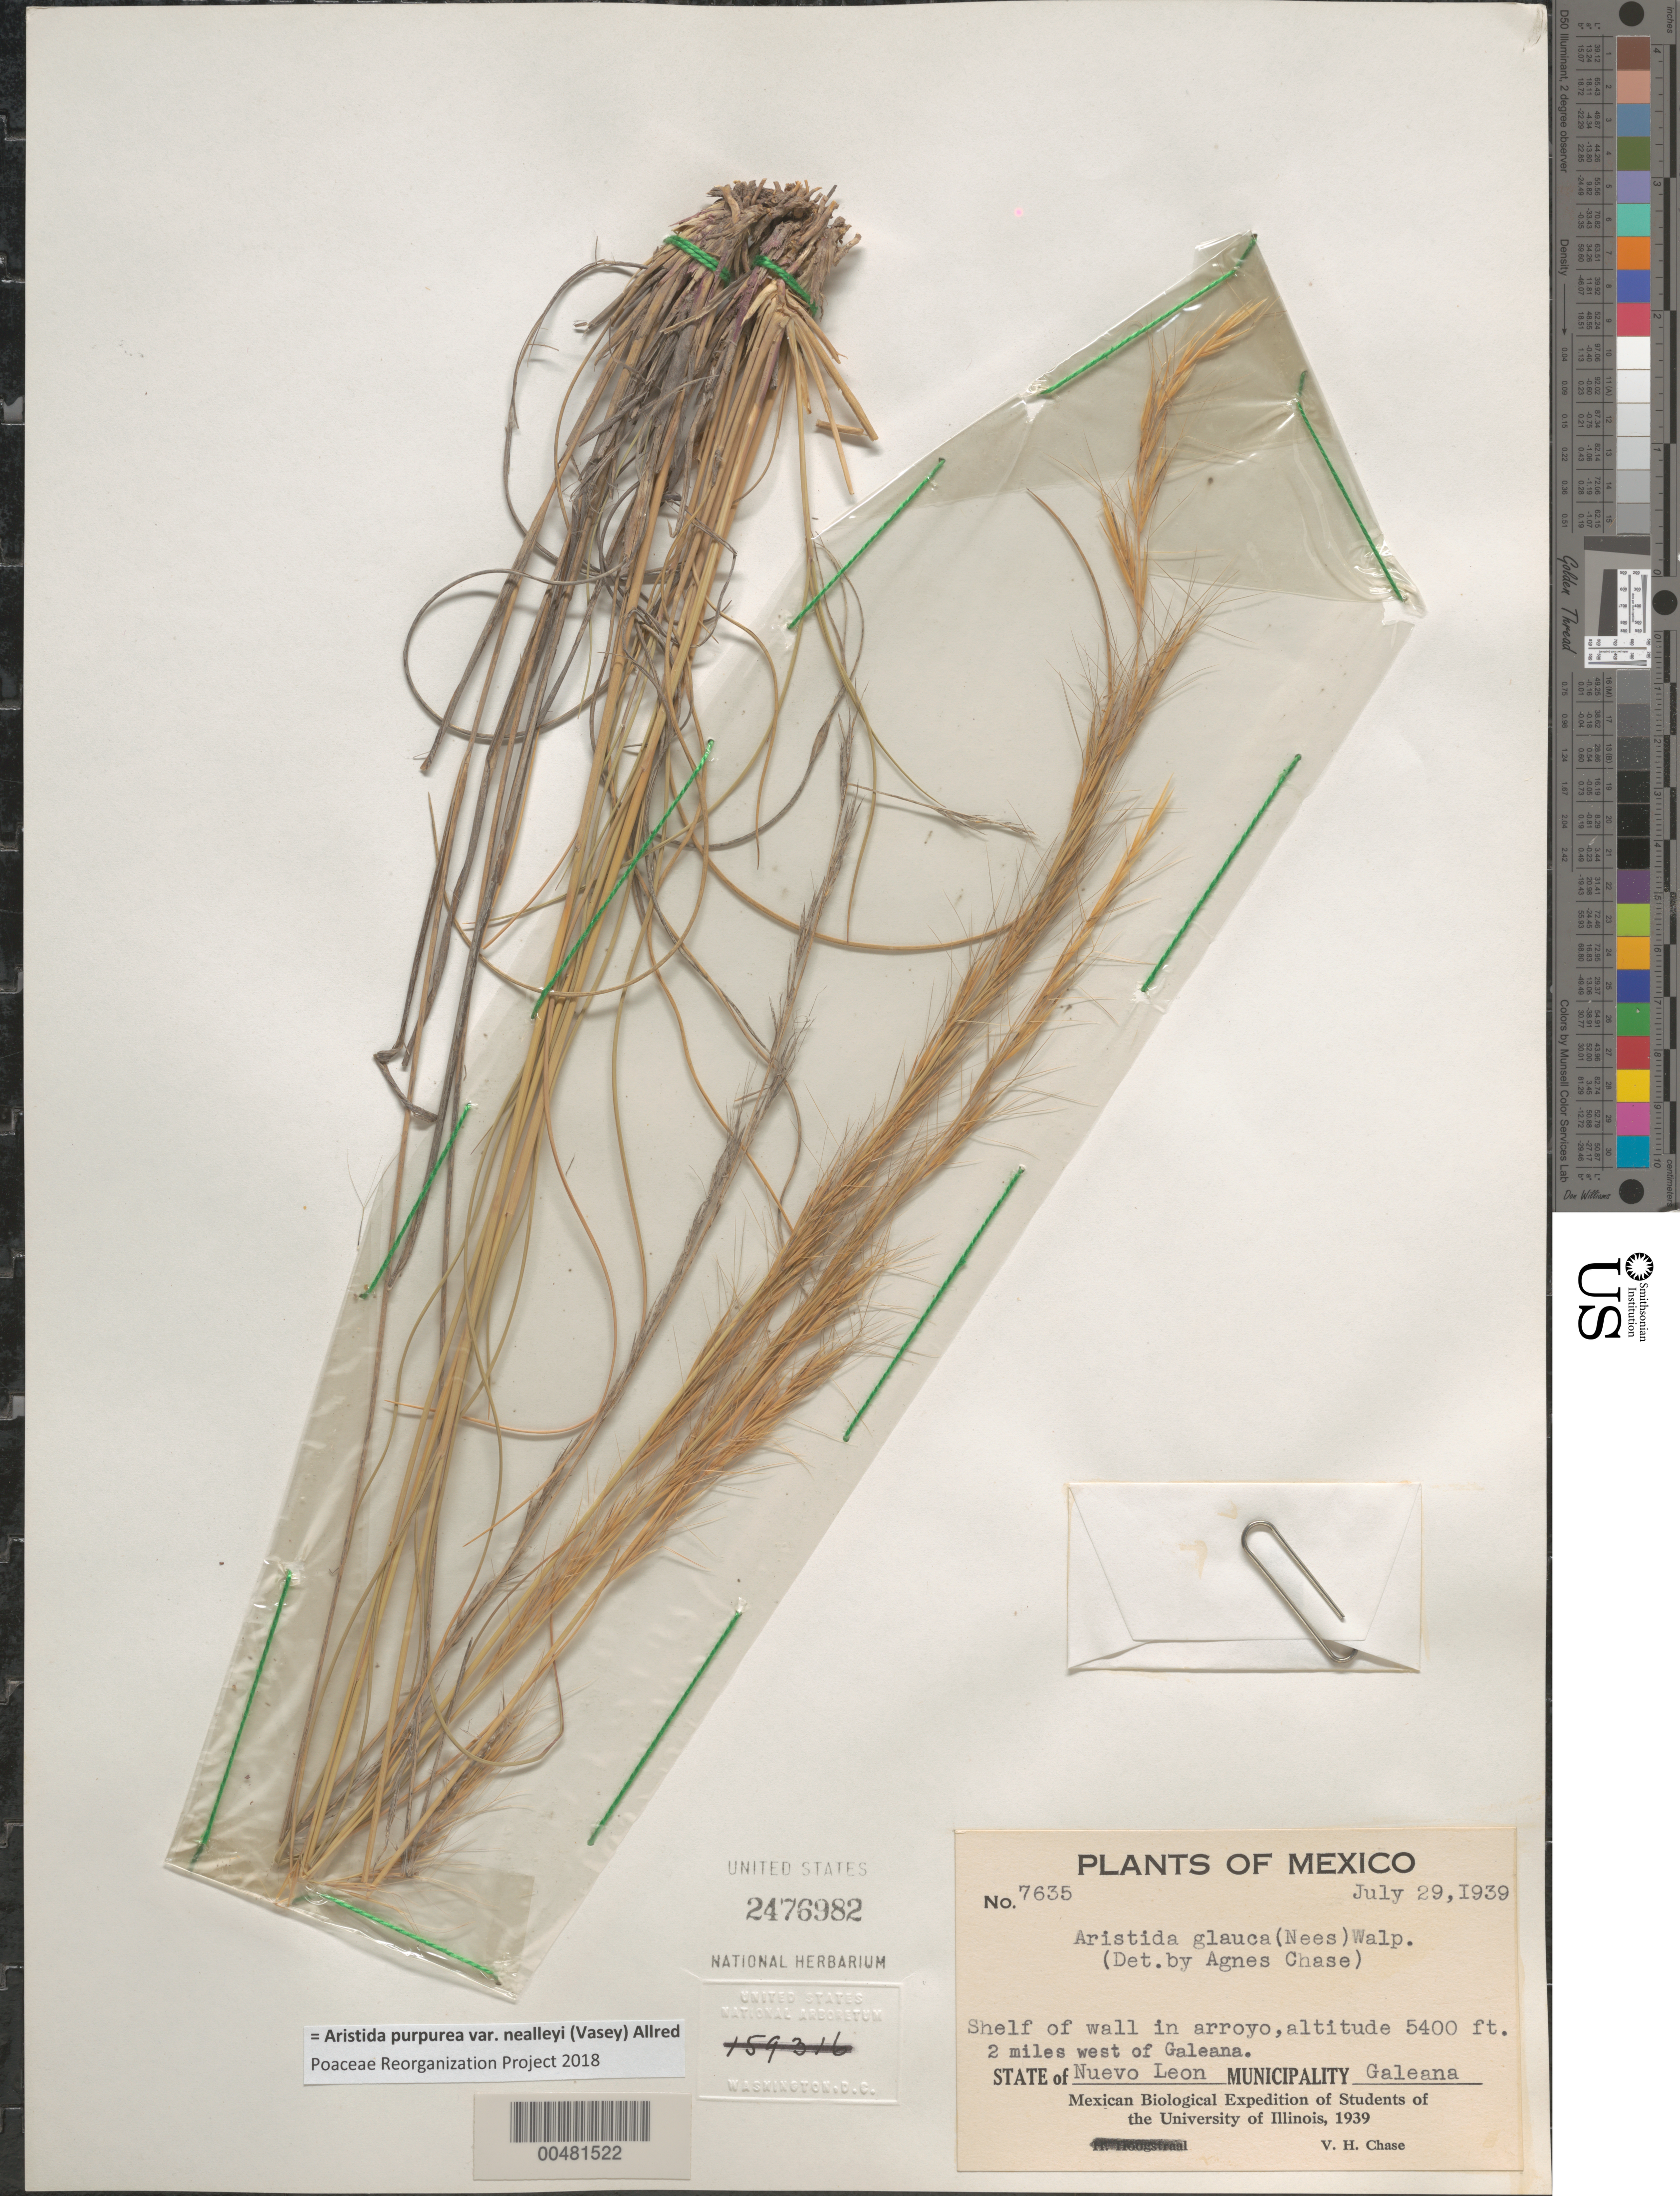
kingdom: Plantae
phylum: Tracheophyta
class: Liliopsida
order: Poales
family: Poaceae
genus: Aristida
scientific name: Aristida purpurea var. nealleyi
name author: (Vasey) Allred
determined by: Poaceae Reorganization Project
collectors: V. H. Chase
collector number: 7635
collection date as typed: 29 Jul 1939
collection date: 1939-07-29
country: Mexico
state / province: Nuevo León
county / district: Galeana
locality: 2 mi W of Galeana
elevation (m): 1646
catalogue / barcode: US 2476982